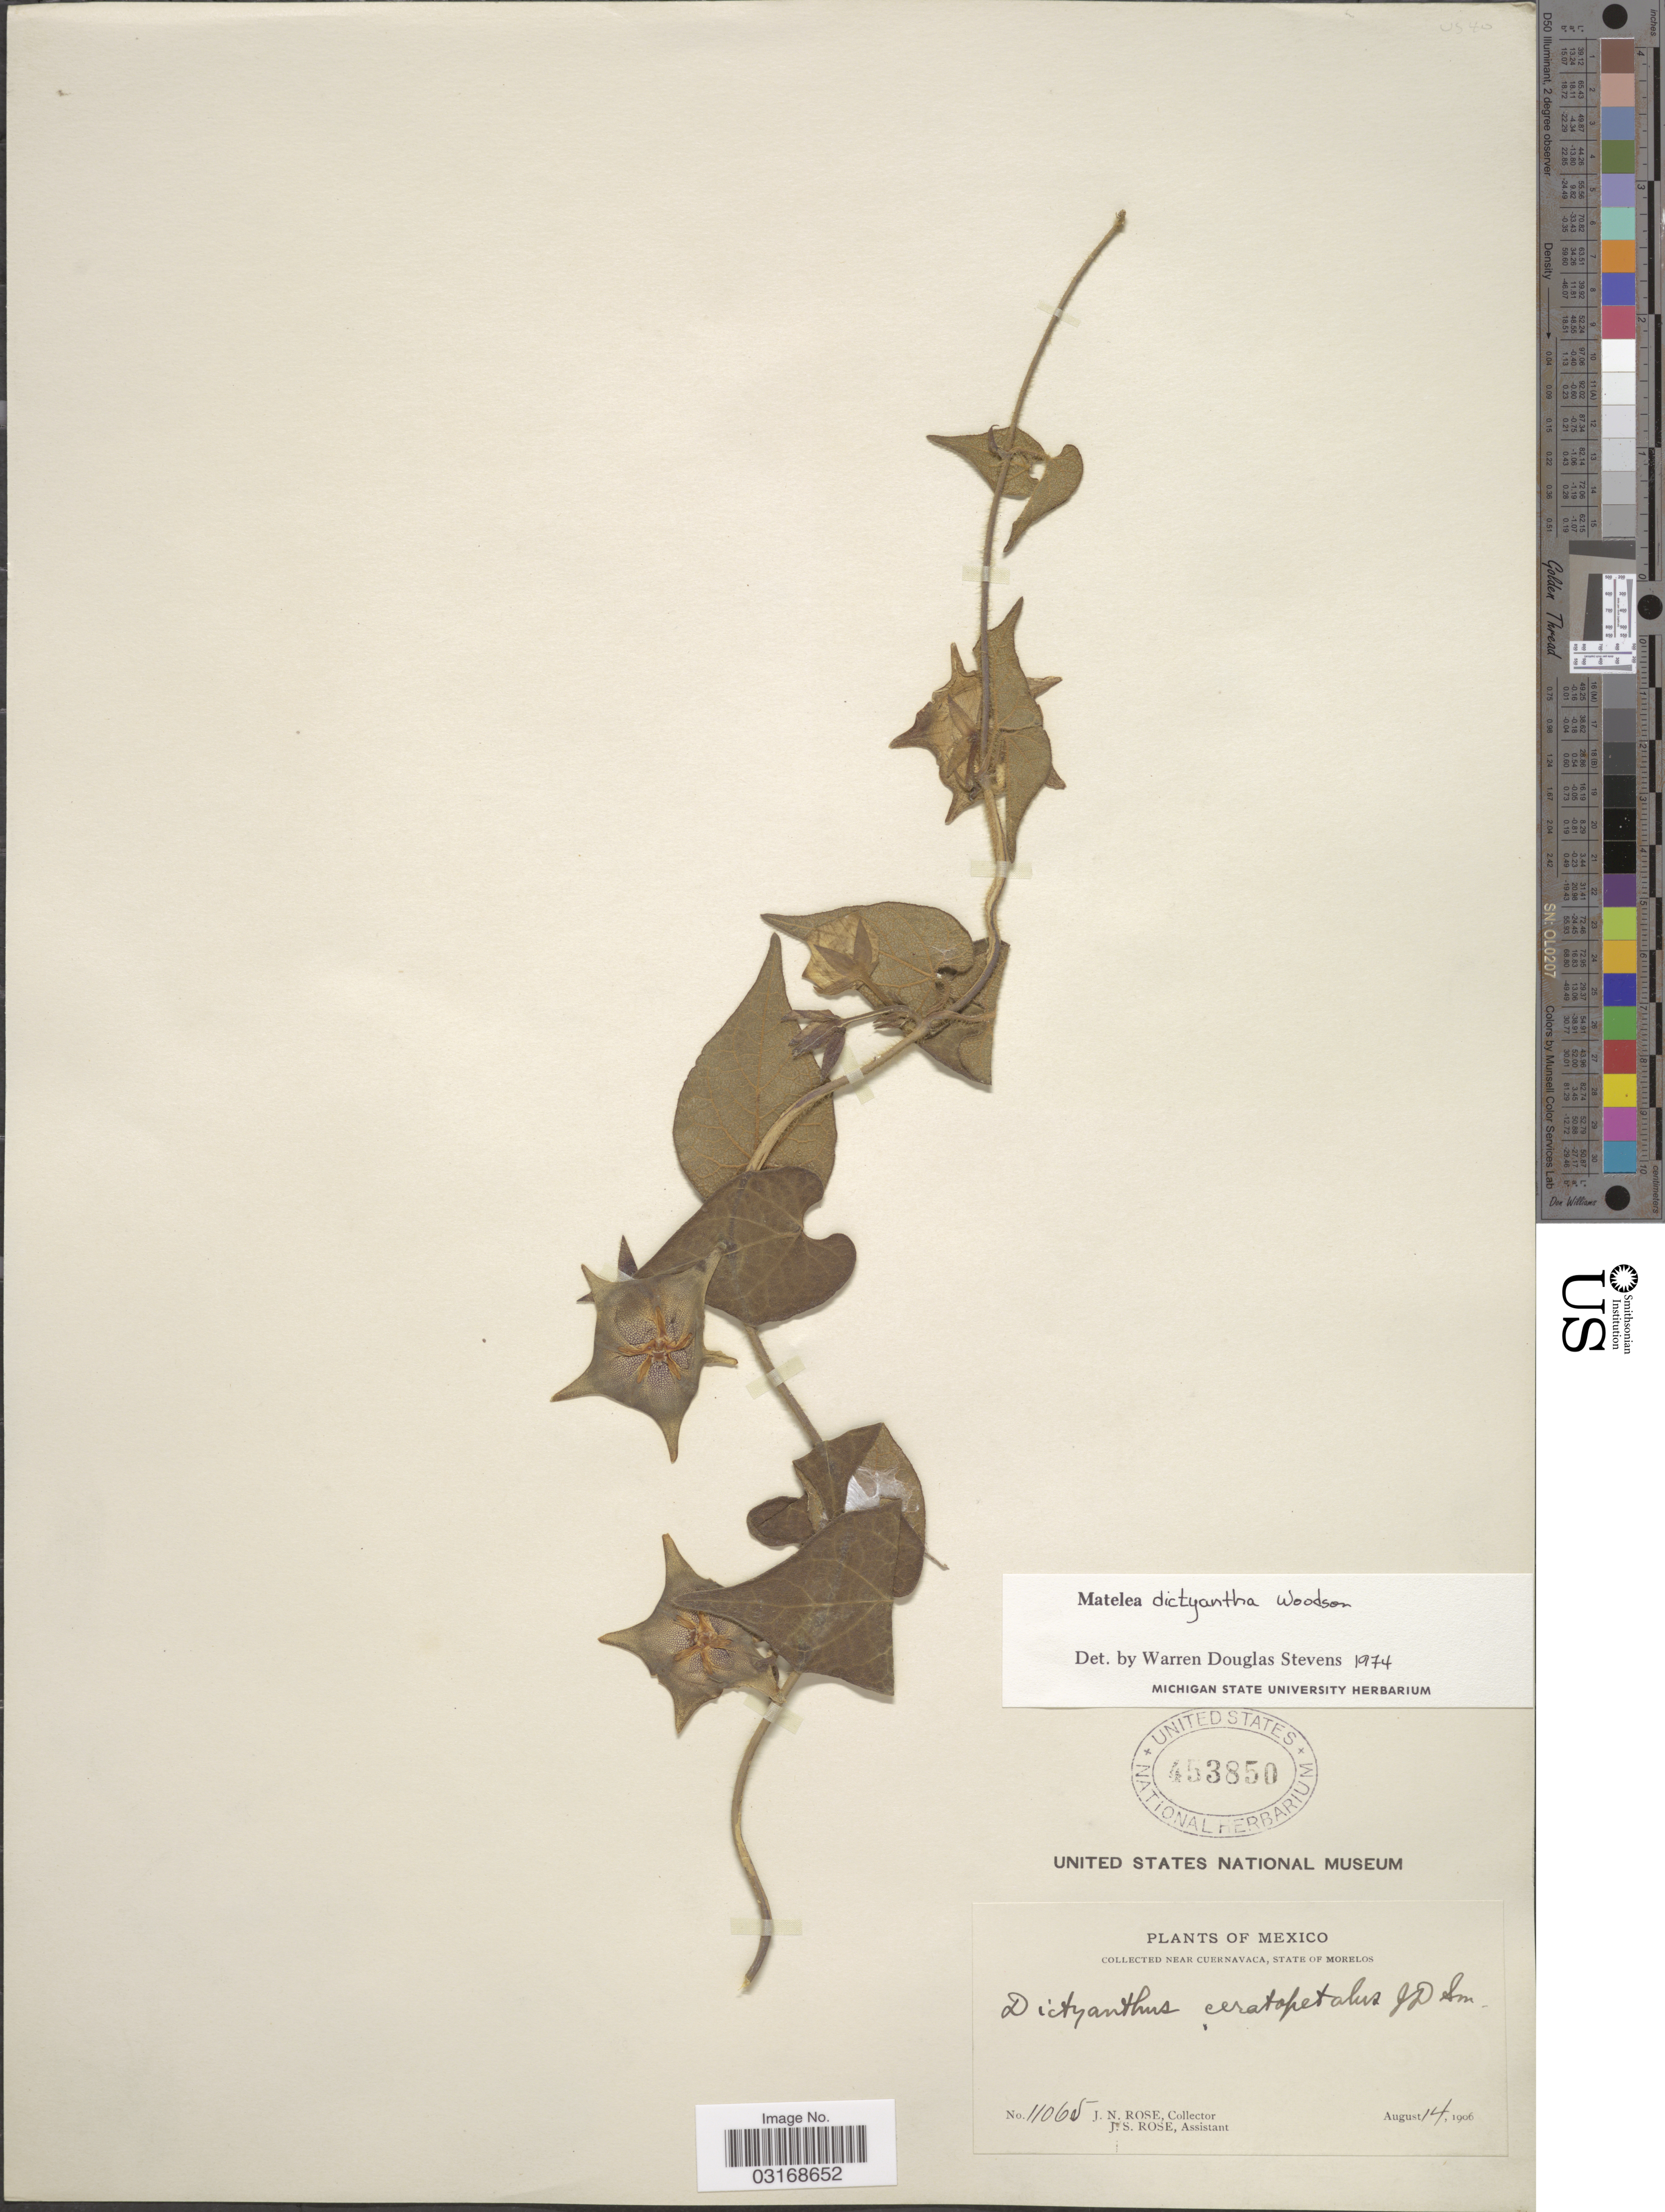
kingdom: Plantae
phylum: Tracheophyta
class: Magnoliopsida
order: Gentianales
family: Apocynaceae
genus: Matelea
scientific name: Matelea dictyantha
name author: Woodson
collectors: J. N. Rose & J. S. Rose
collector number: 11065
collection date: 1906-08-14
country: Mexico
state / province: Morelos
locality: Near Cuernavaca, State of Morelos.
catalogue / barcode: US 453850